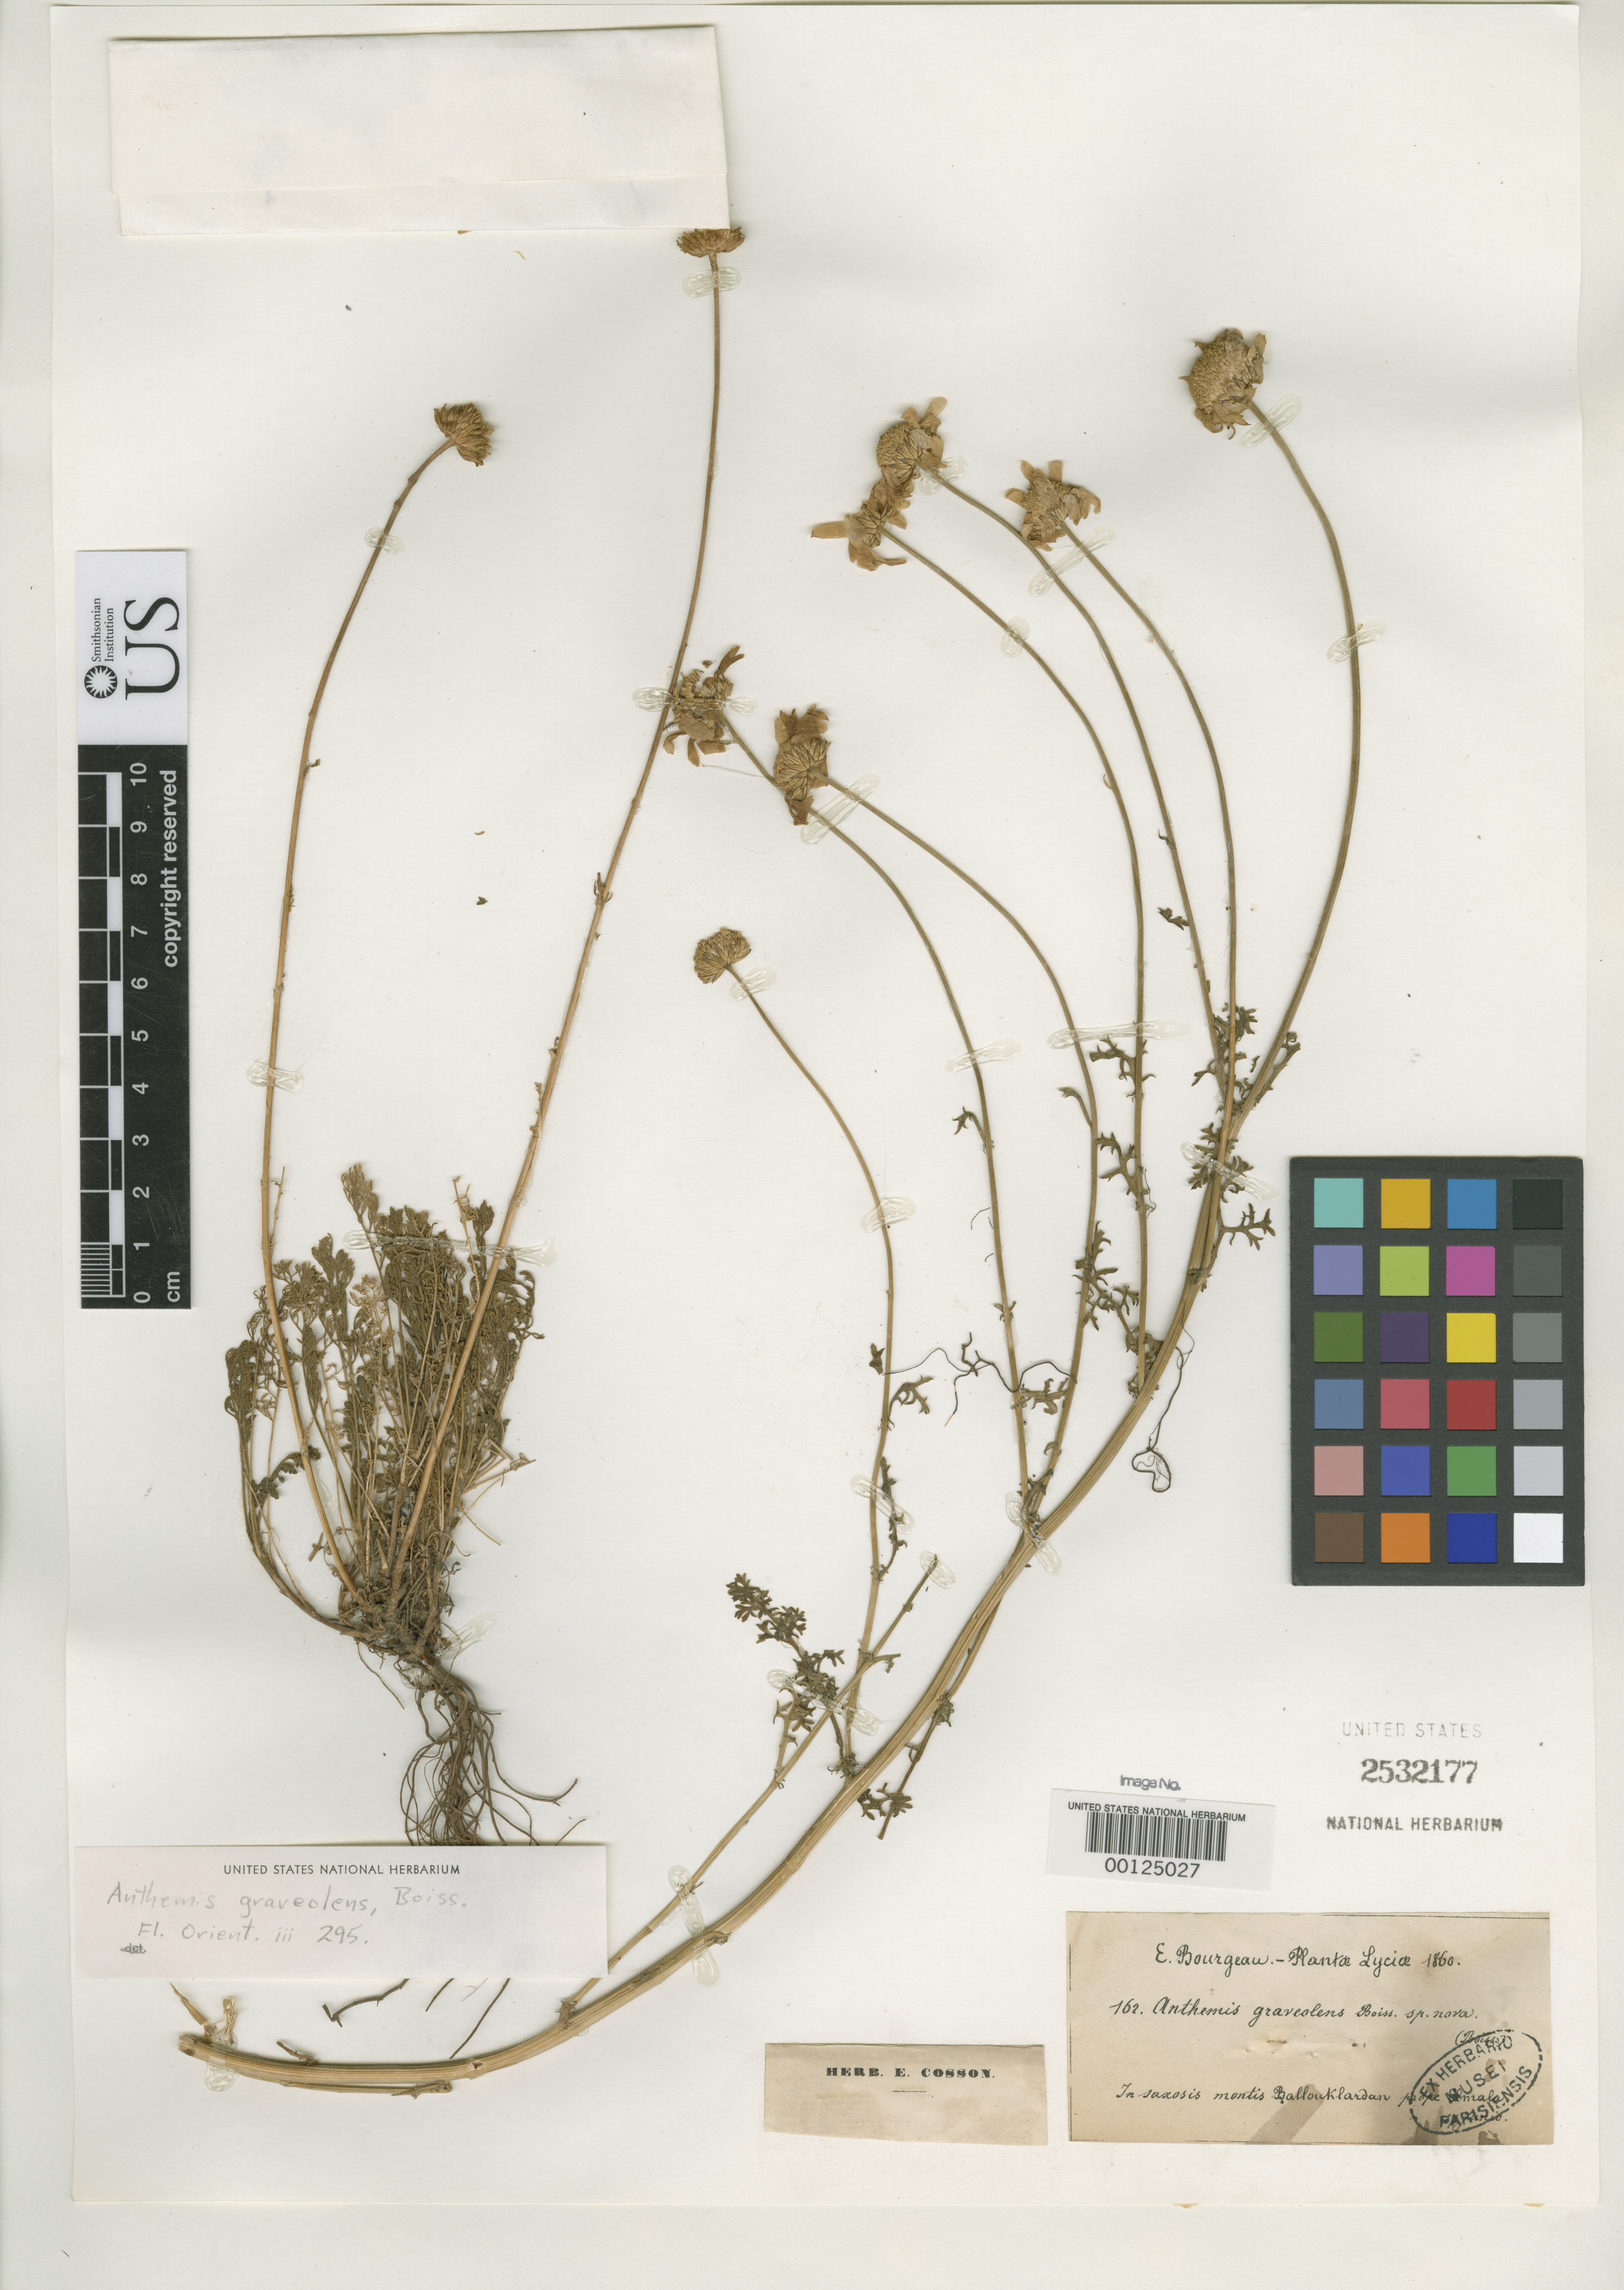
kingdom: Plantae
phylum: Tracheophyta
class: Magnoliopsida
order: Asterales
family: Asteraceae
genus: Anthemis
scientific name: Anthemis graveolens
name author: Boiss.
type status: Isotype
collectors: E. Bourgeau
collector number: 162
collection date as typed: Jun 1860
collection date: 1860-06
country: Turkey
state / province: Lycia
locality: Elmalu.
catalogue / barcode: US 2532177